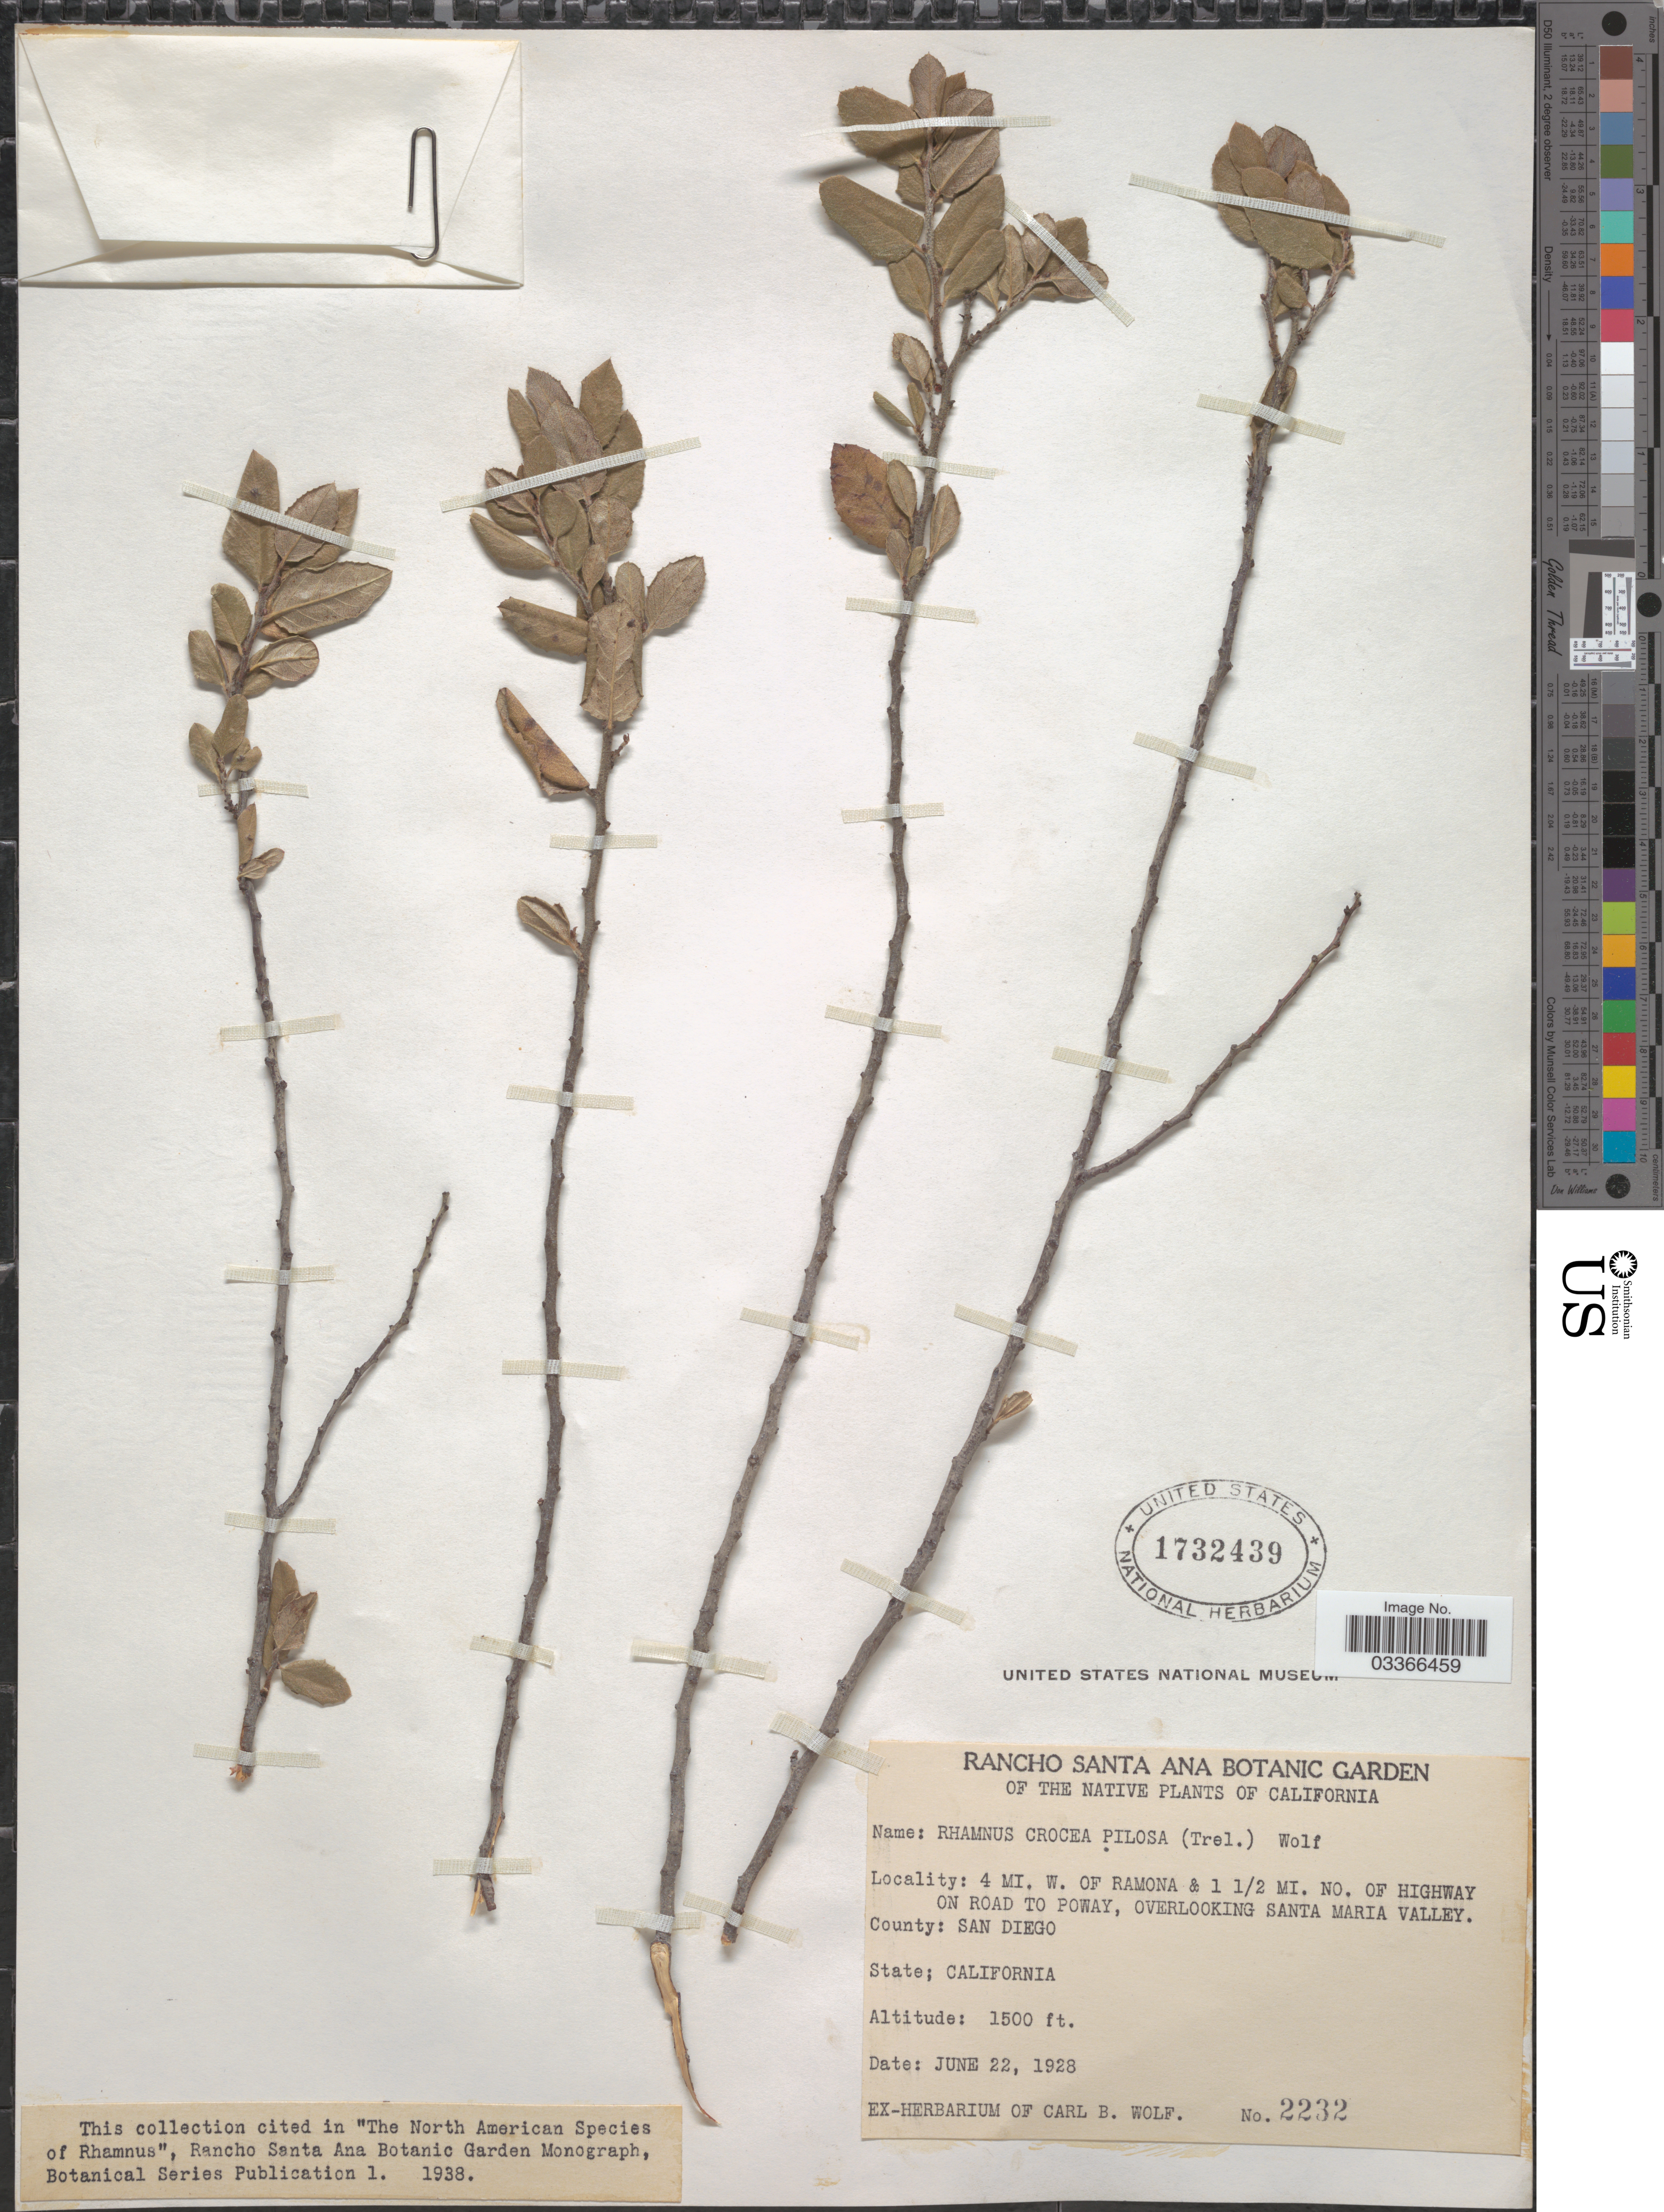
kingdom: Plantae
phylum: Tracheophyta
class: Magnoliopsida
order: Rosales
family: Rhamnaceae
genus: Rhamnus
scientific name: Rhamnus crocea var. pilosa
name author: Trel. ex Curran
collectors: ex herb. Carl B. Wolf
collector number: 2232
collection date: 1928-06-22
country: United States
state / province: California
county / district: San Diego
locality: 4 mi. W. of Ramona & 1 1/2 mi. NO. of Highway on road to Poway, overlooking Santa Maria Valley. County: San Diego.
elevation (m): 457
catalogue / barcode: US 1732439